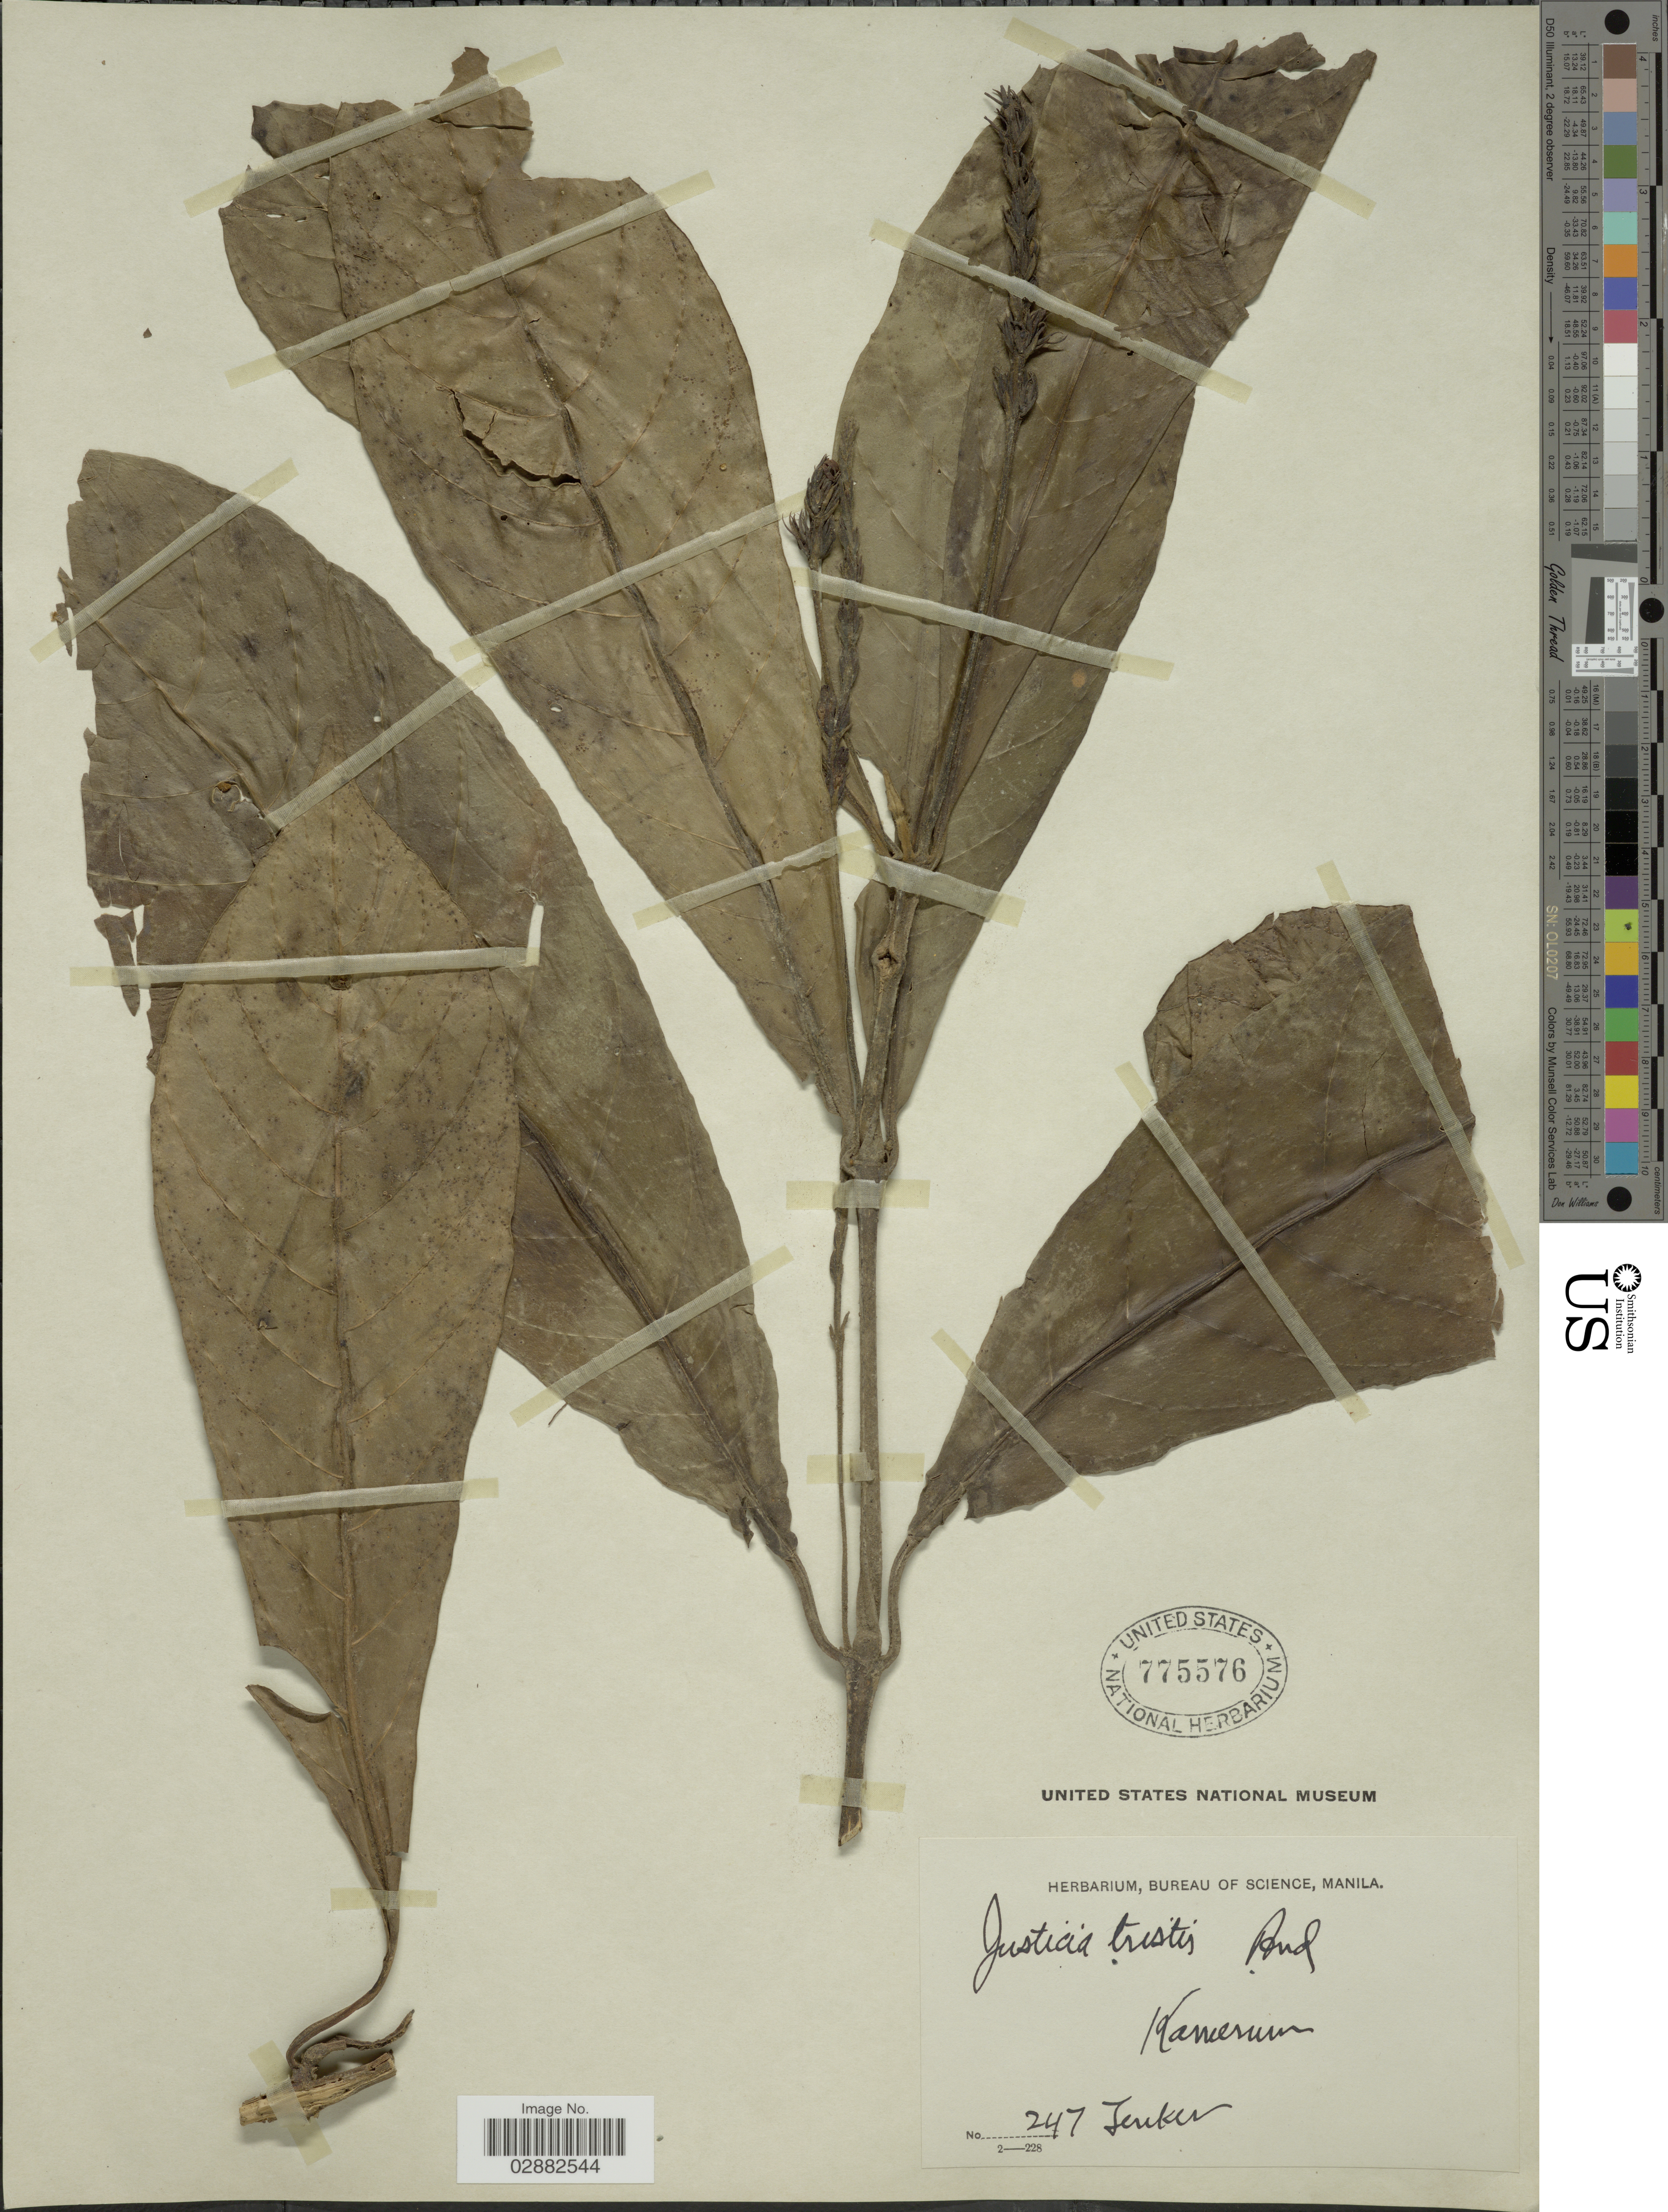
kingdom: Plantae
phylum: Tracheophyta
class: Magnoliopsida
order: Lamiales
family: Acanthaceae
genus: Justicia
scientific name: Justicia tristis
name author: (Nees) T. Anderson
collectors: Zenker, --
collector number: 247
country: Cameroon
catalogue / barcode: US 775576